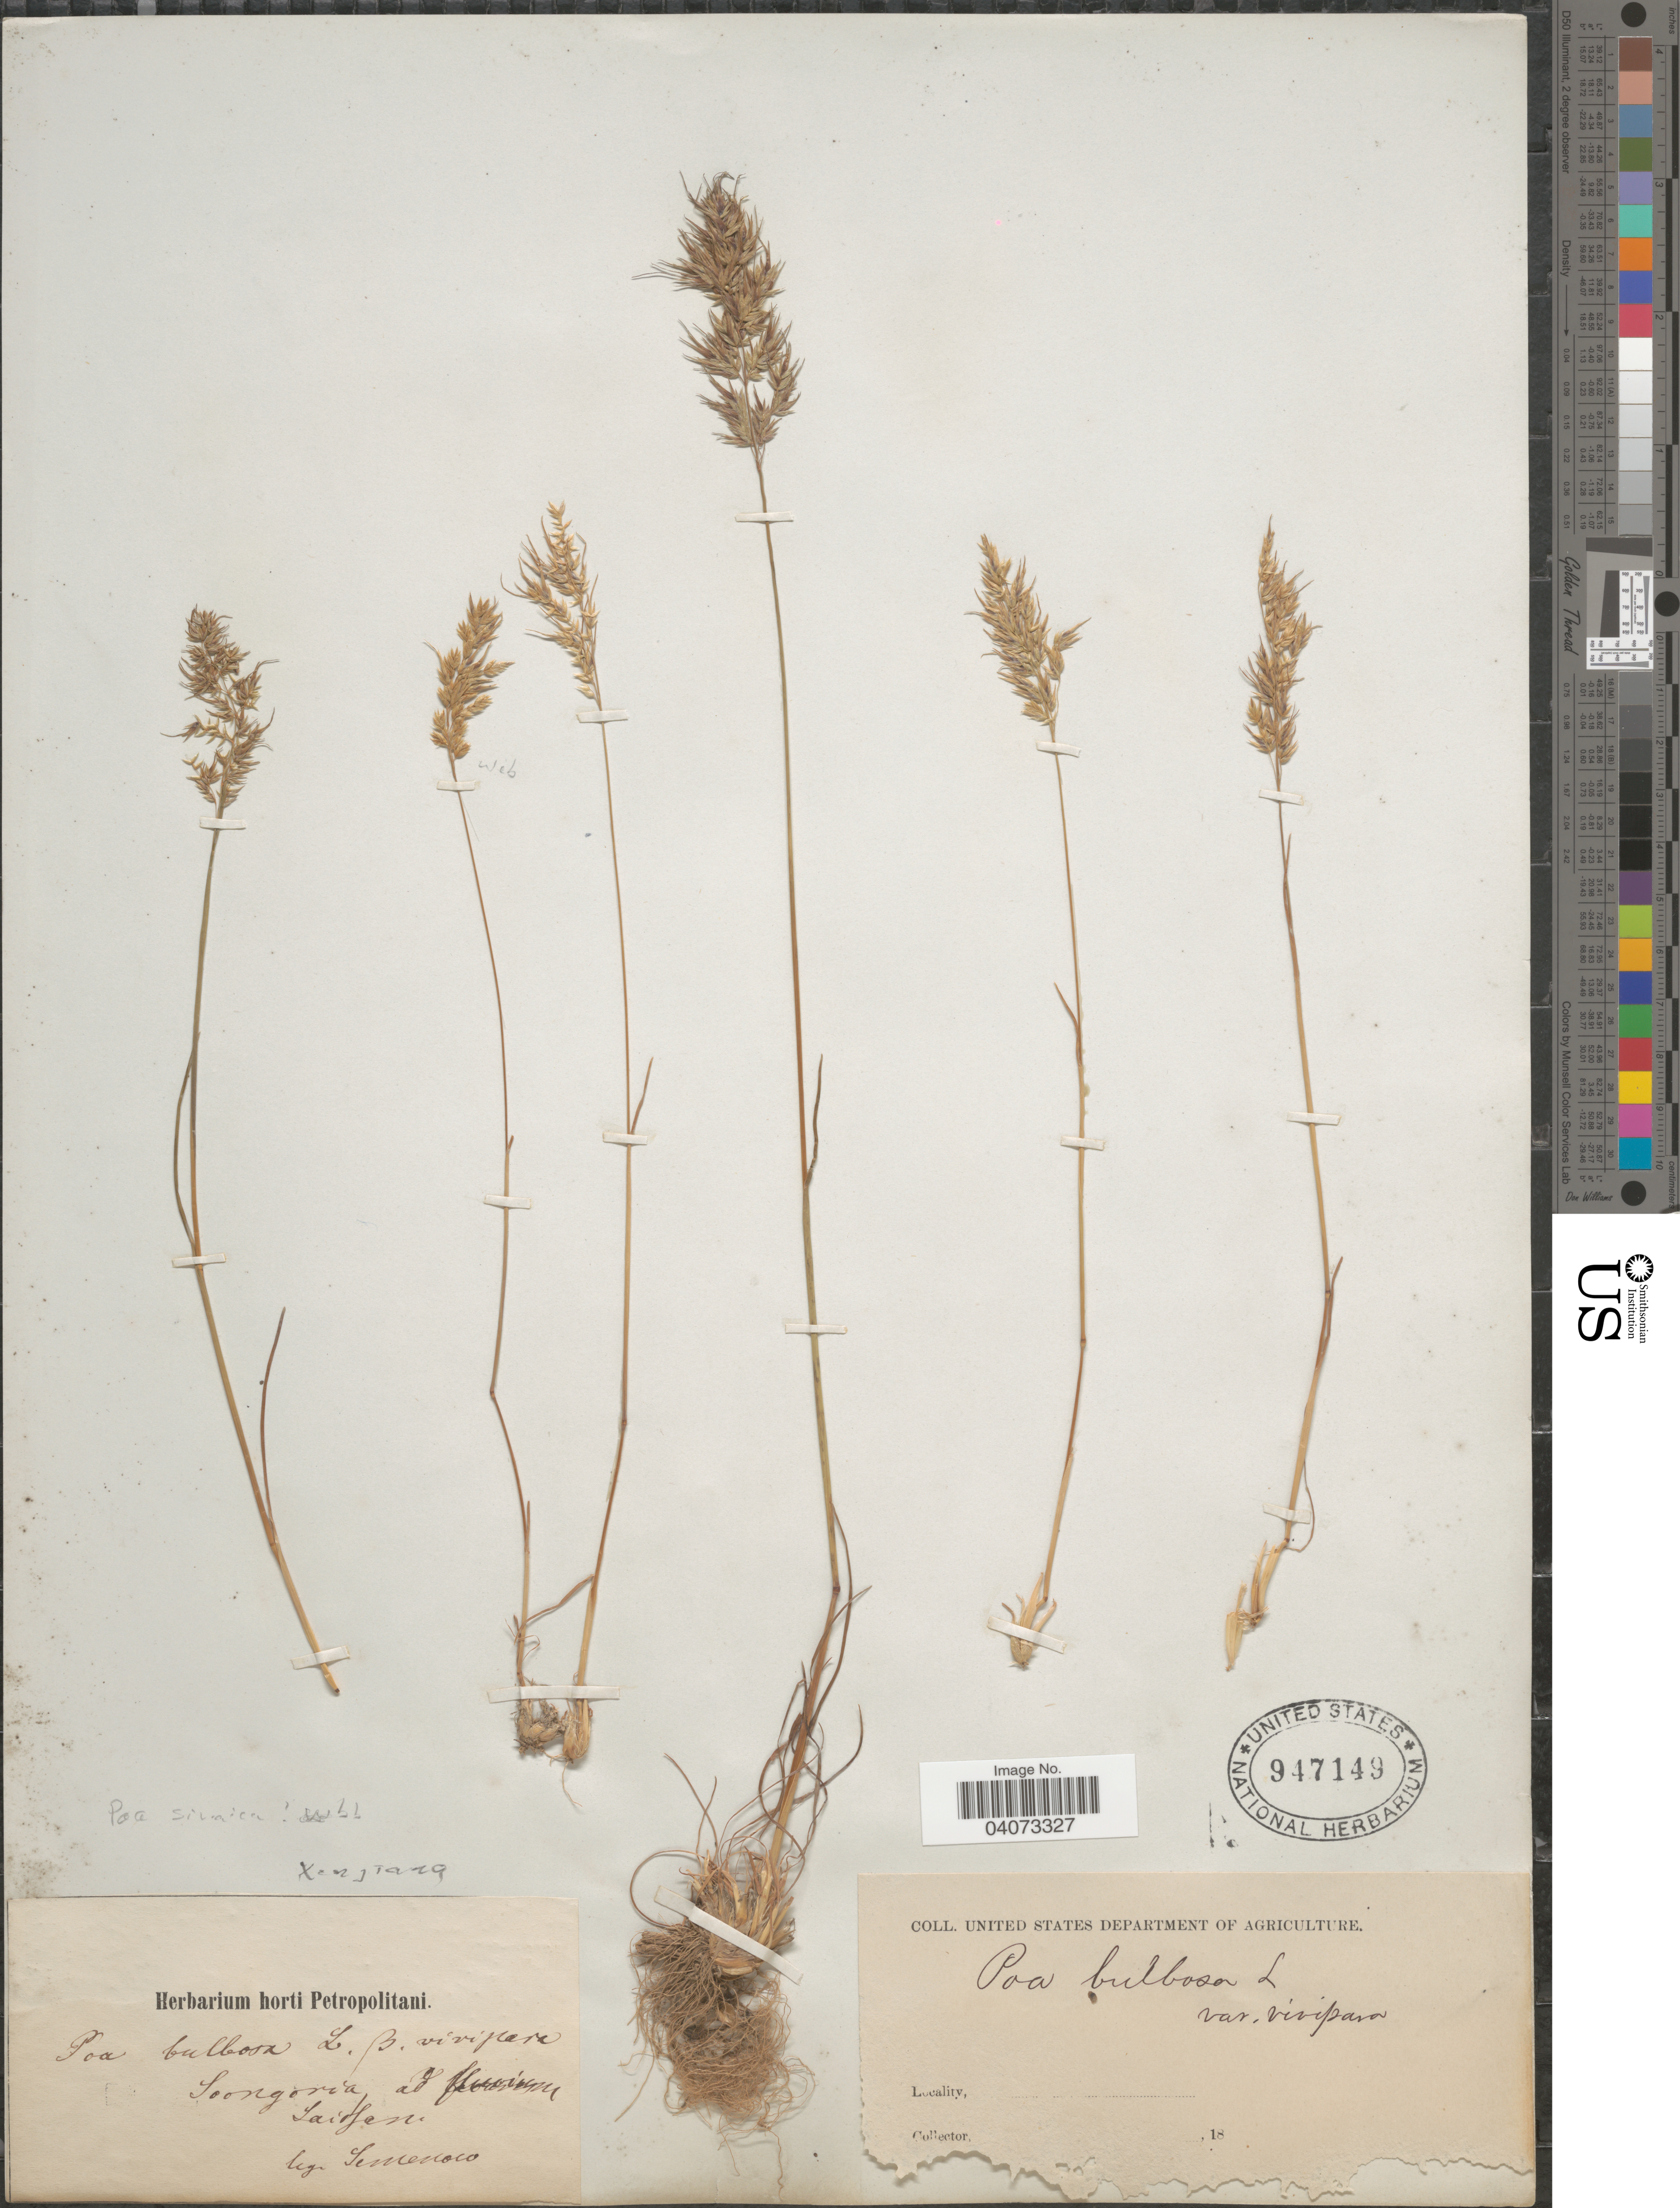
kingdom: Plantae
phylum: Tracheophyta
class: Liliopsida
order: Poales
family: Poaceae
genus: Poa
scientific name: Poa bulbosa subsp. bulbosa var. vivipara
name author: Koeler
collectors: P. P. Semenov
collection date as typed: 18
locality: Songoria ad flumium Laissan. [interpreted]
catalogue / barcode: US 947149